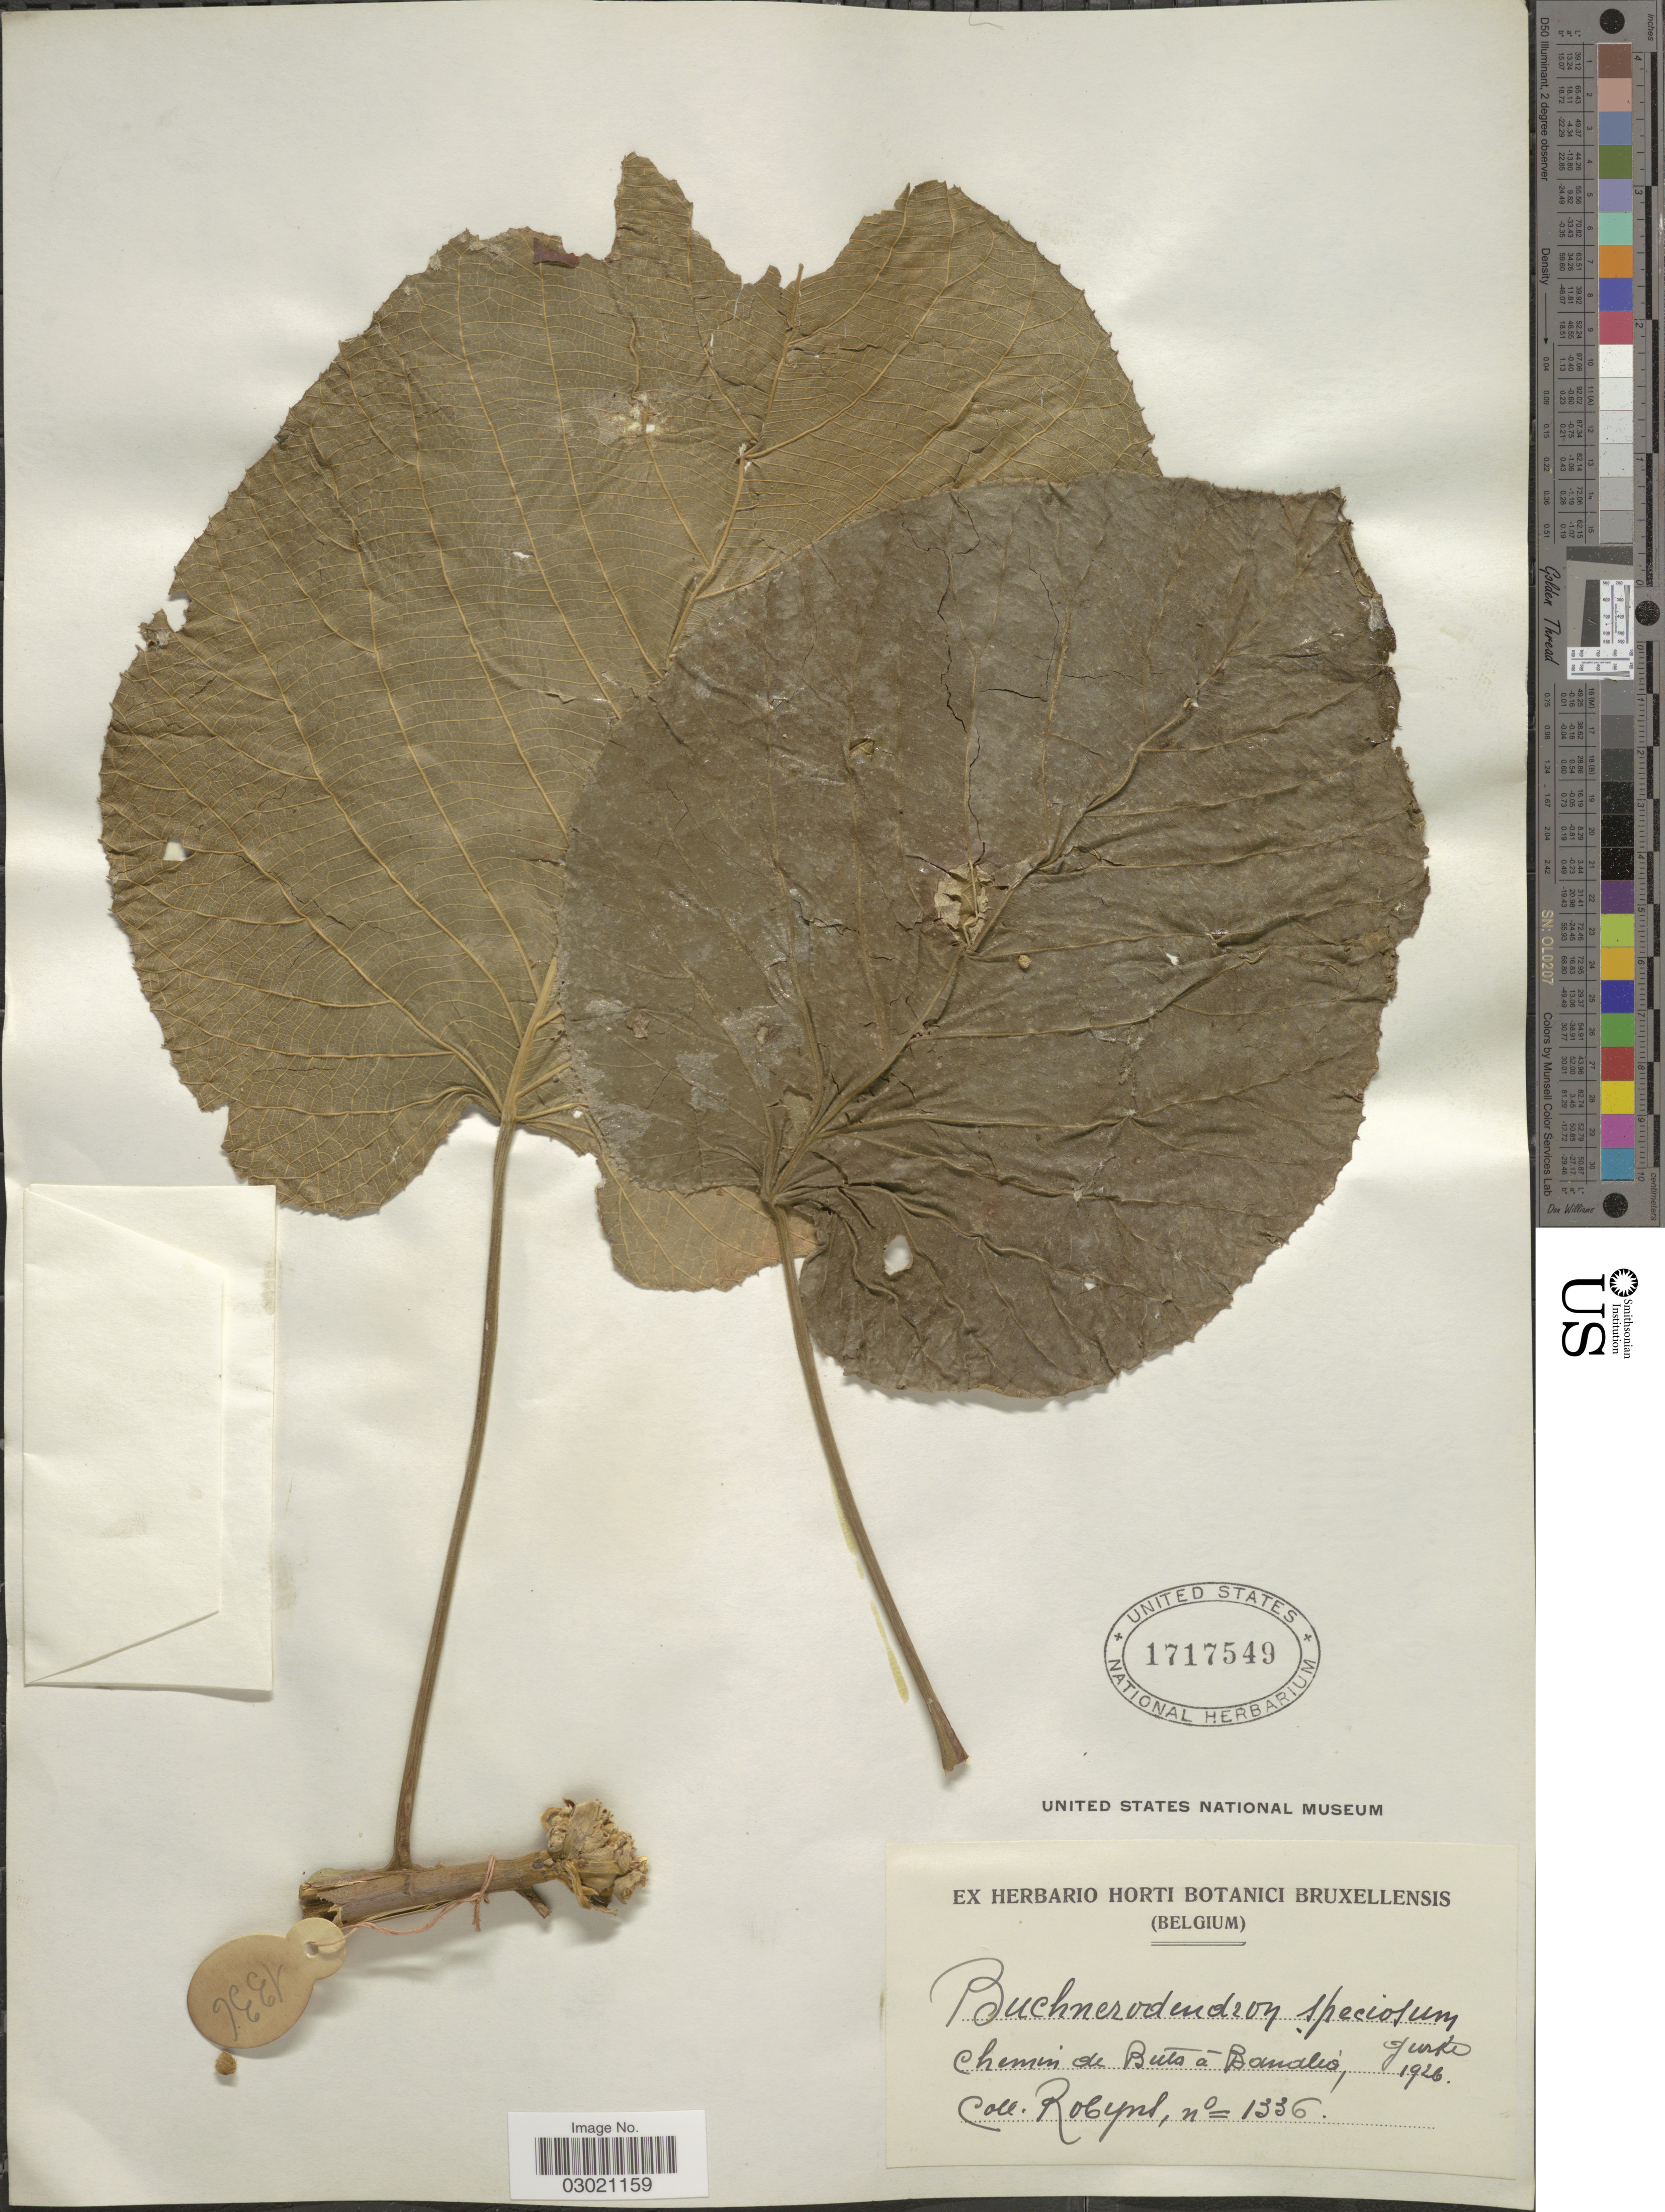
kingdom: Plantae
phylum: Tracheophyta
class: Magnoliopsida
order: Malpighiales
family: Achariaceae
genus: Buchnerodendron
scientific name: Buchnerodendron speciosum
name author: Gürke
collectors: -. Robyns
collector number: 1336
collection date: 1926-06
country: Congo, Democratic Republic of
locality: Chemin de Buta á Banalio.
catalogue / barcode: US 1717549